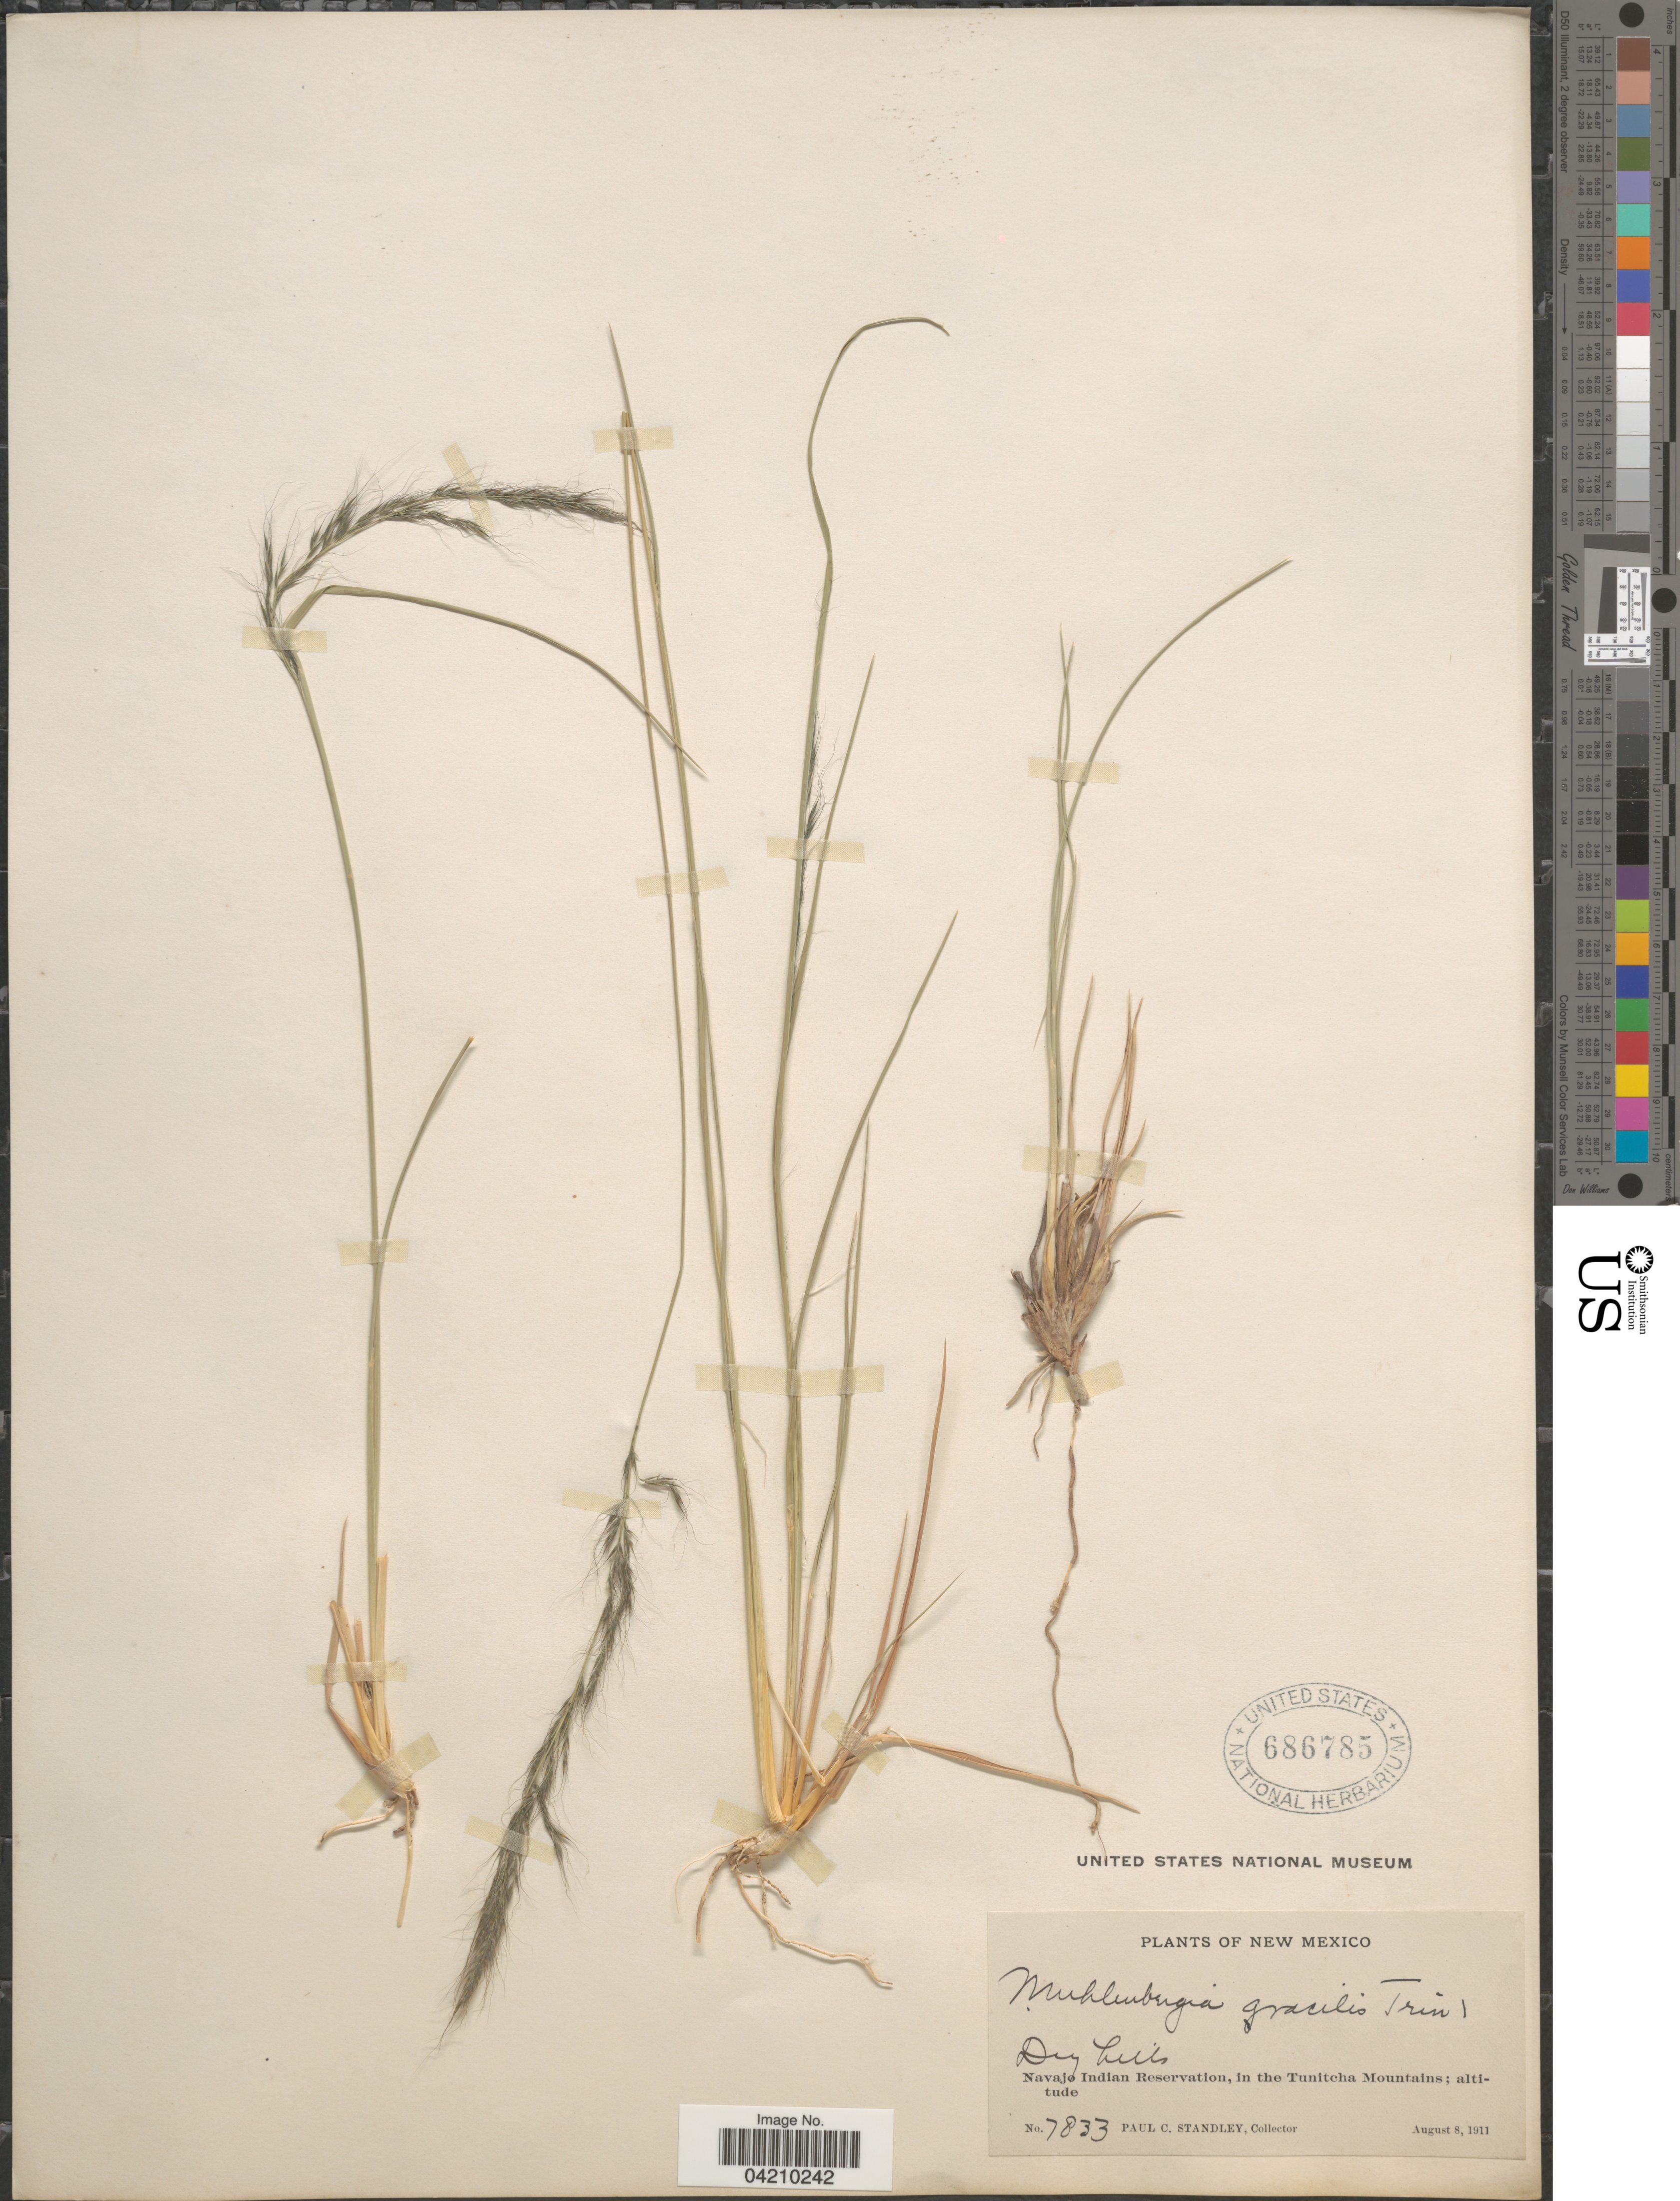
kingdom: Plantae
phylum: Tracheophyta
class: Liliopsida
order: Poales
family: Poaceae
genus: Muhlenbergia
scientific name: Muhlenbergia montana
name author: (Nutt.) Hitchc.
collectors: P. C. Standley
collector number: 7833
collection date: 1911-08-08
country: United States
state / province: New Mexico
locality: Dry hills. Navajo Indian Reservation, in the Tunitcha Mountains.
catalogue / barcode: US 686785